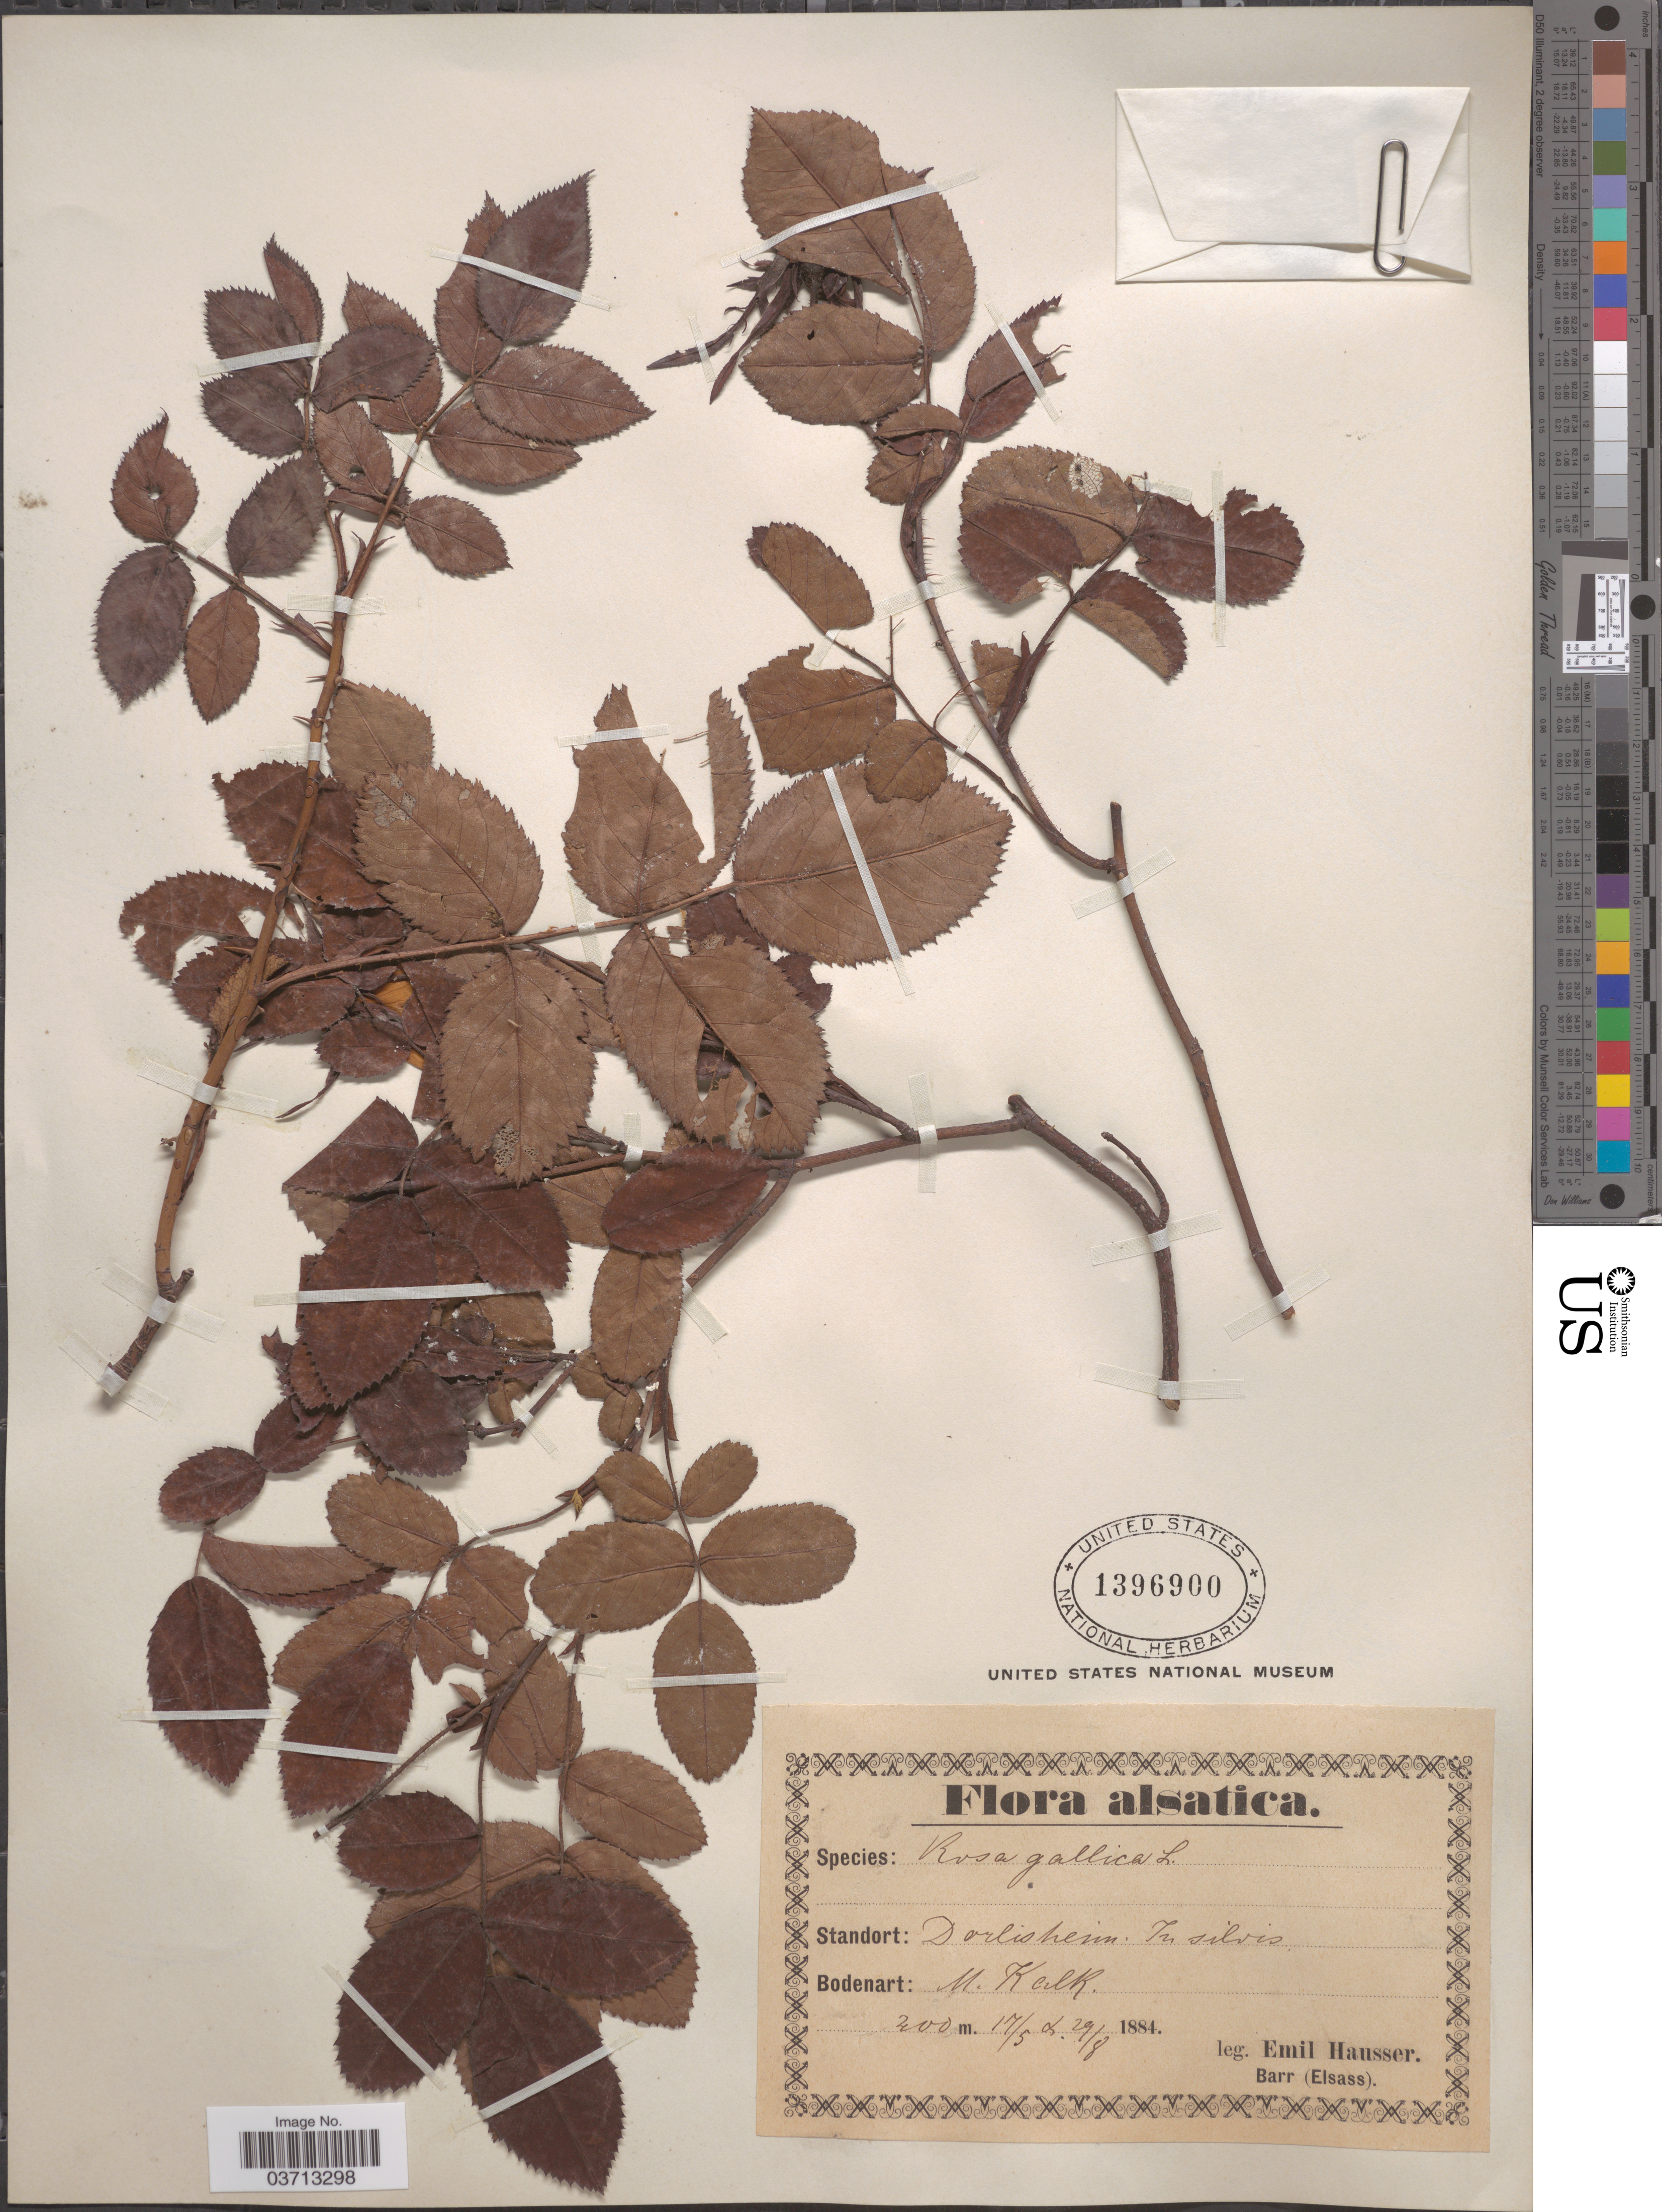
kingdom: Plantae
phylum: Tracheophyta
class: Magnoliopsida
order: Rosales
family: Rosaceae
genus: Rosa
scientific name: Rosa gallica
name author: L.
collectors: E. Hausser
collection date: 1884-05-17/1884-08-29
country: France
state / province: Grand Est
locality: Alsatica. Dorlisheim. In silvis.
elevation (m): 200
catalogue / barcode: US 1396900